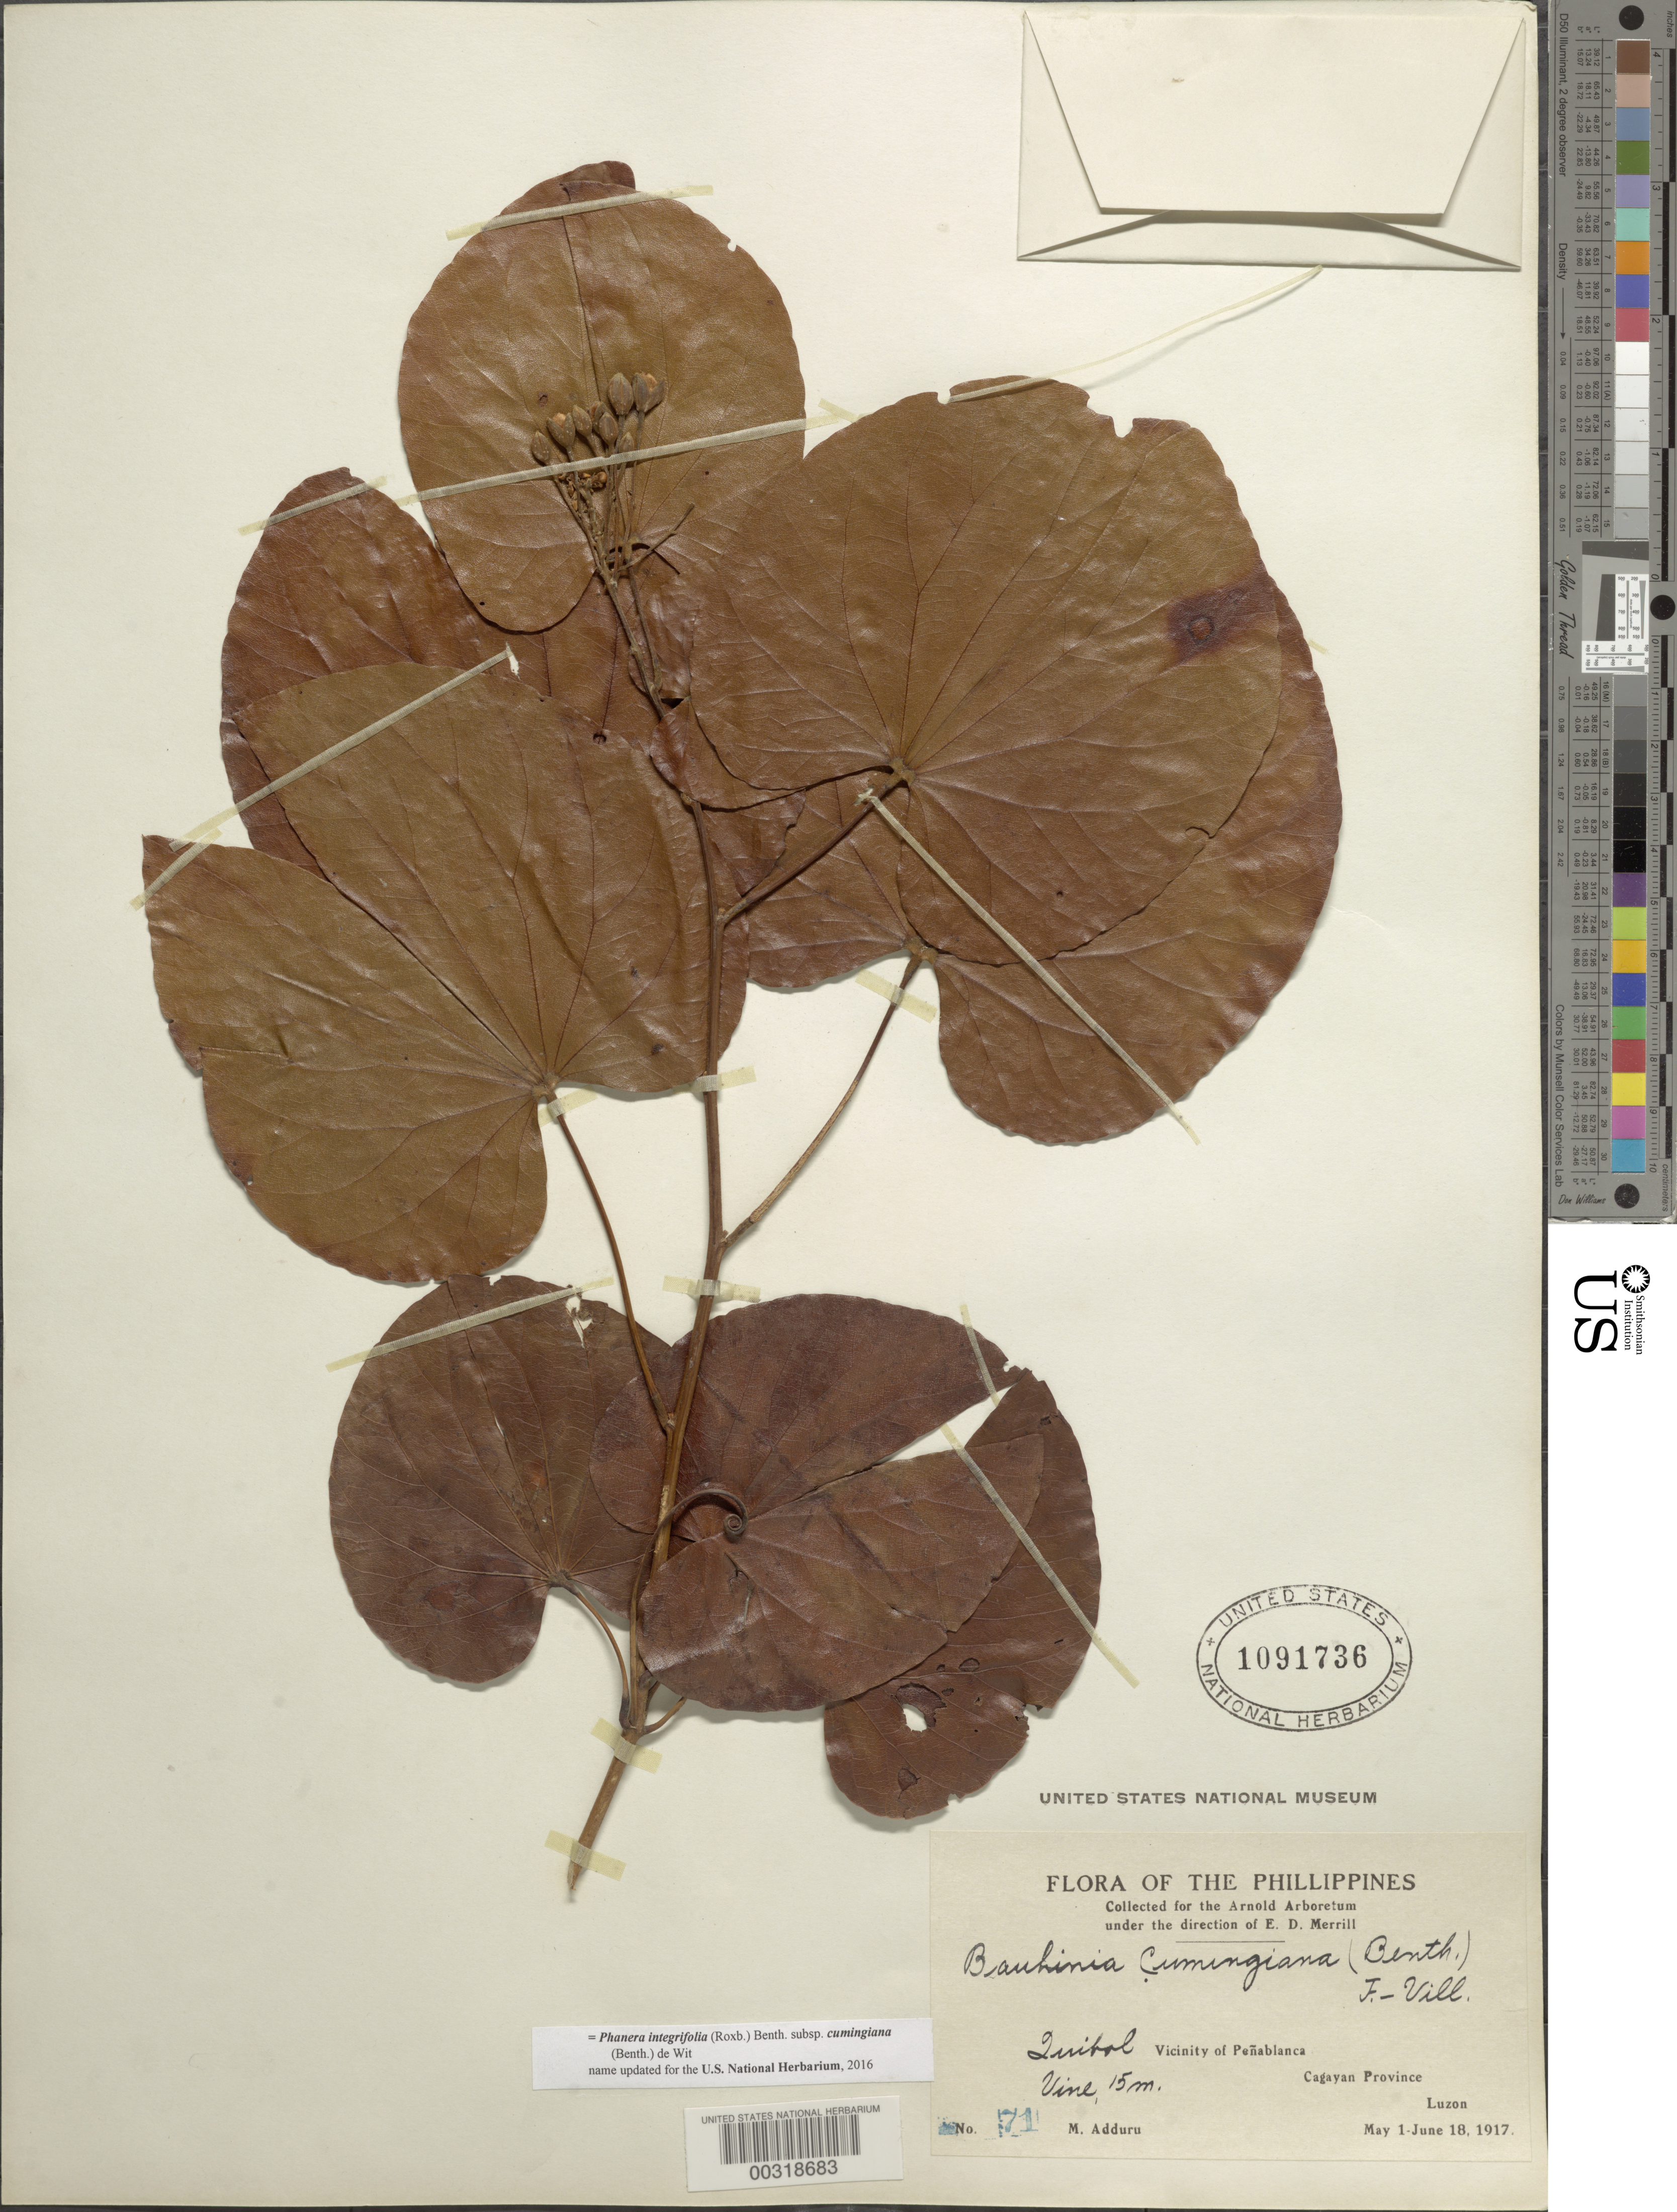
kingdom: Plantae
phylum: Tracheophyta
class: Magnoliopsida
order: Fabales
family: Fabaceae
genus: Phanera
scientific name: Phanera integrifolia subsp. cumingiana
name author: (Benth.) de Wit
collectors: M. Adduru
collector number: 71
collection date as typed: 01 May 1917 to 18 Jun 1917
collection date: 1917-05-01/1917-06-18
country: Philippines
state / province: Cagayan Valley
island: Luzon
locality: Quibol, vicinity of penablanca. Cagayan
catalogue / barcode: US 1091736